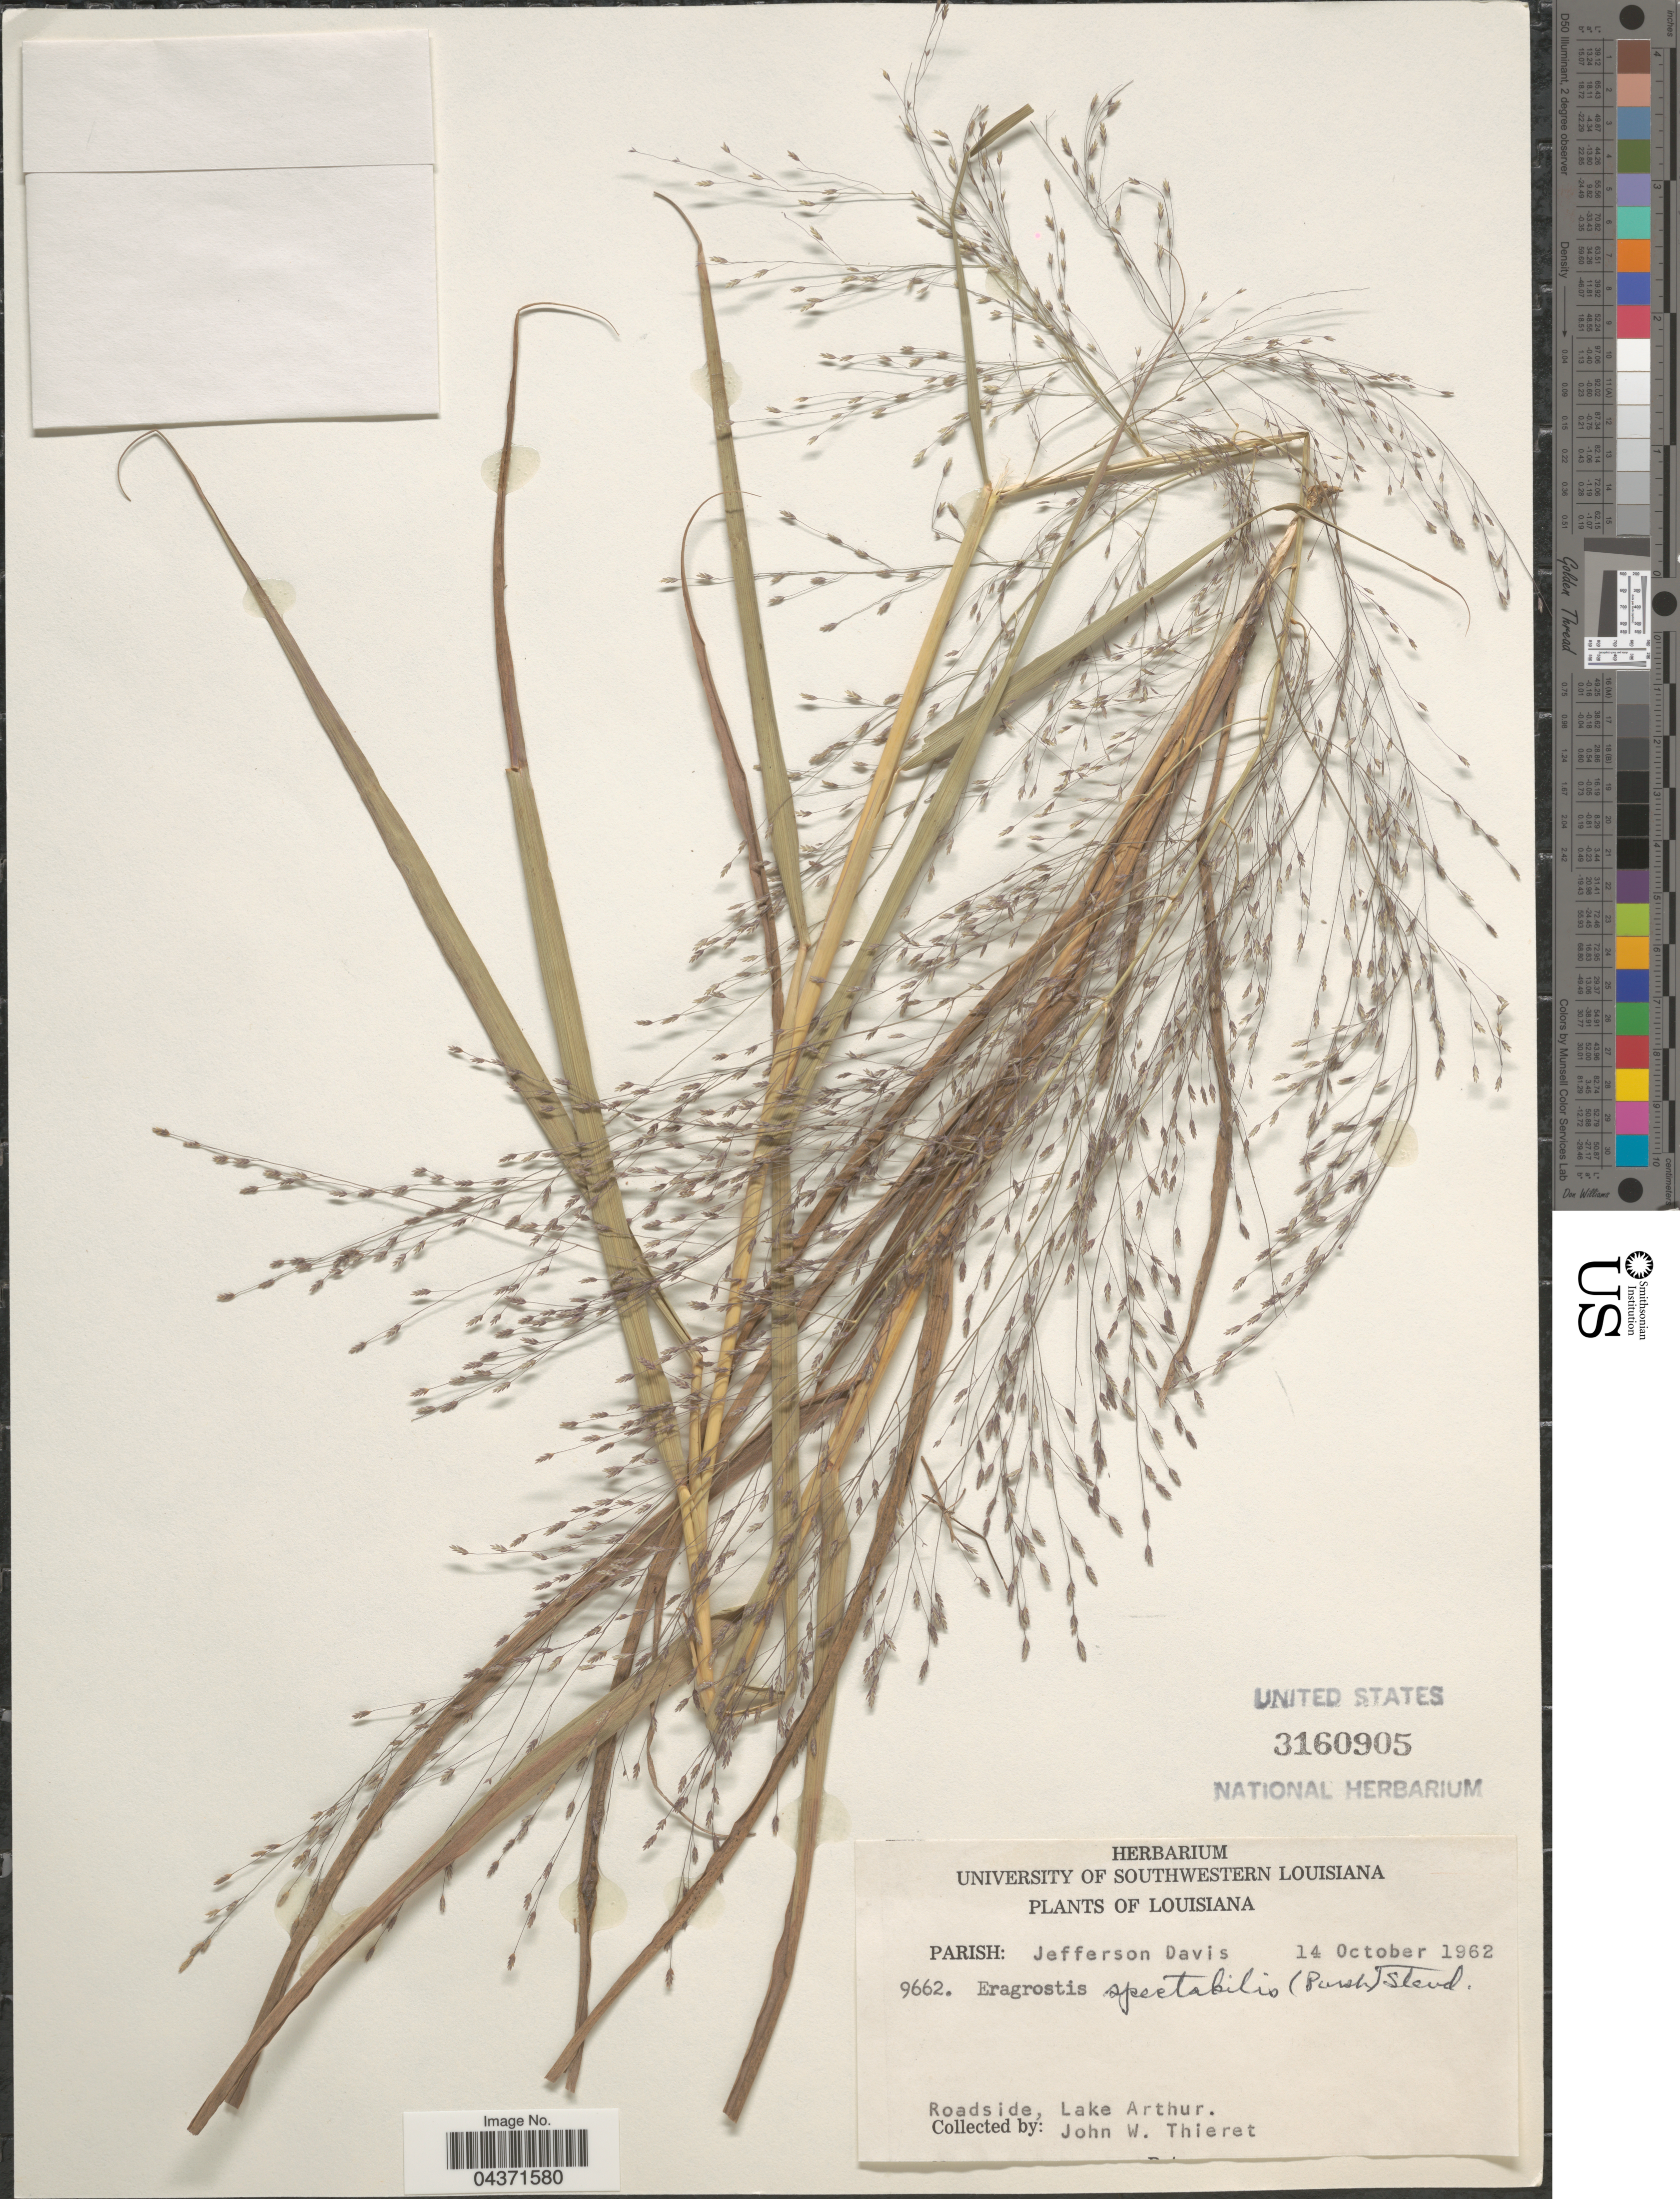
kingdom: Plantae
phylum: Tracheophyta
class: Liliopsida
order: Poales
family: Poaceae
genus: Eragrostis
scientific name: Eragrostis spectabilis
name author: (Pursh) Steud.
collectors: J. W. Thieret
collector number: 9662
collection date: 1962-10-14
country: United States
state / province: Louisiana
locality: Parish: Jefferson Davis. Roadside, Lake Arthur.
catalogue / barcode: US 3160905